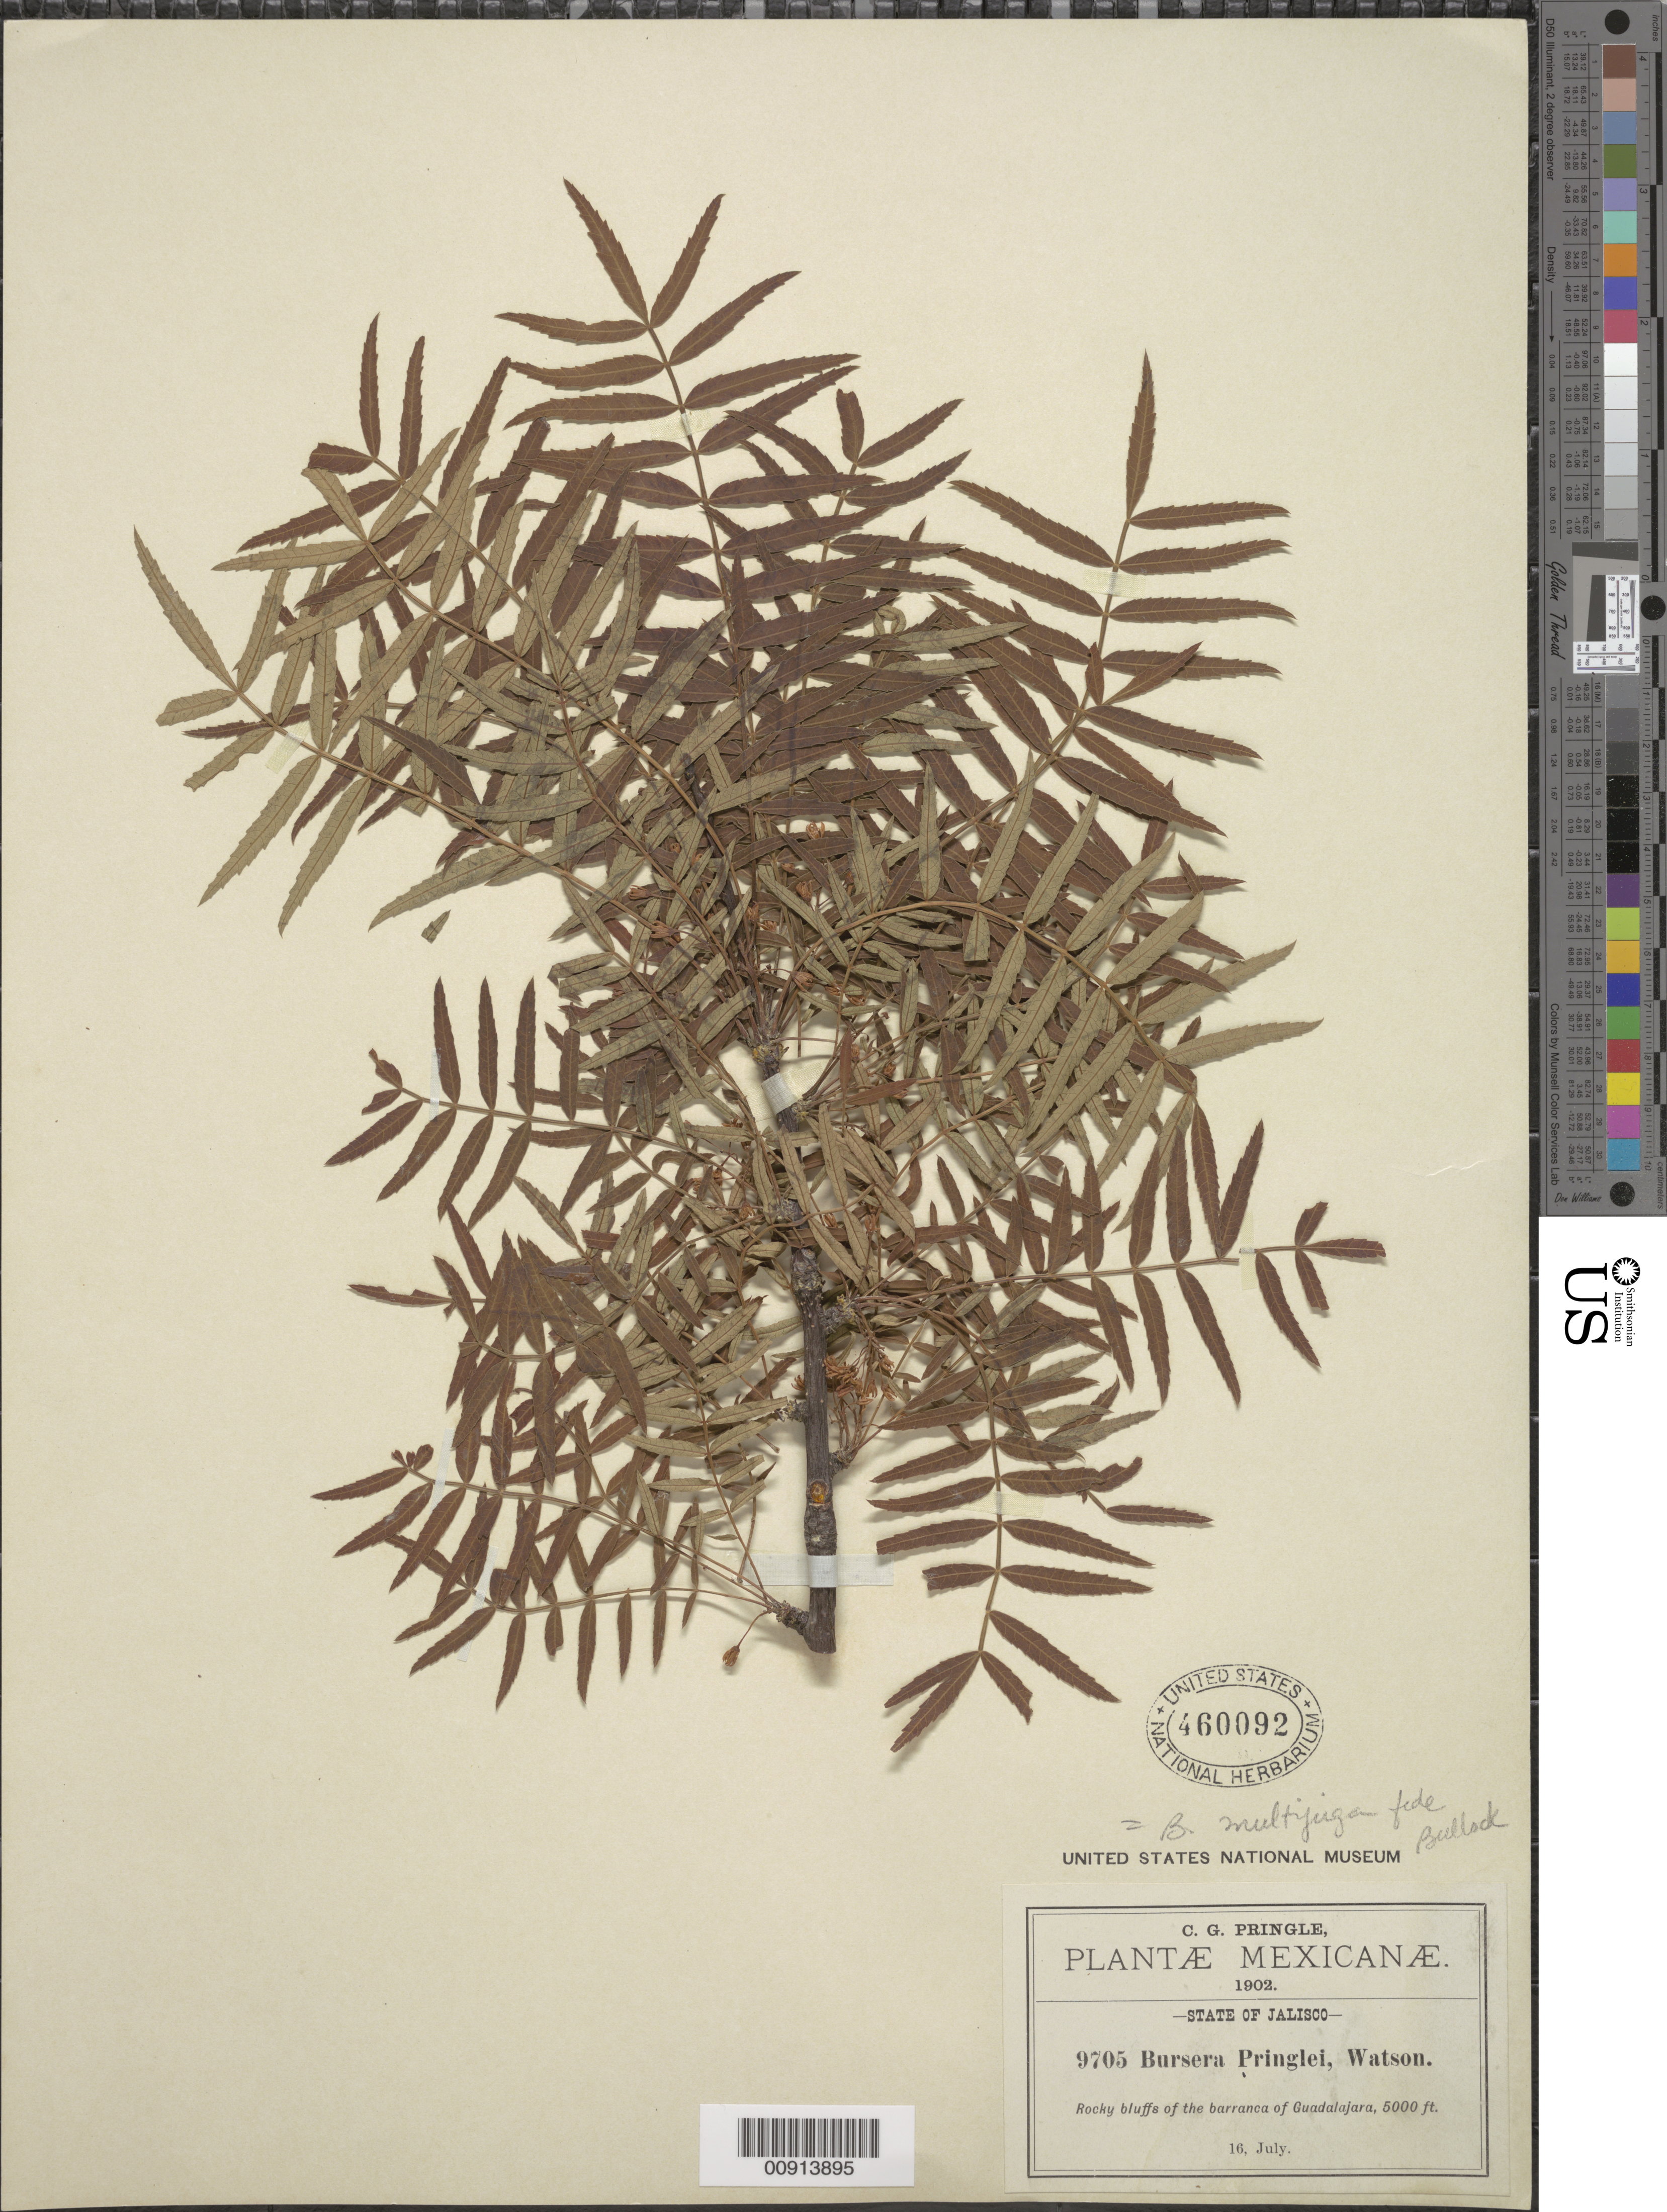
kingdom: Plantae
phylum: Tracheophyta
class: Magnoliopsida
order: Sapindales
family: Burseraceae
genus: Bursera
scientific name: Bursera multijuga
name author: Engl.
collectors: C. G. Pringle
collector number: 9705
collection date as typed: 16 Jul 1902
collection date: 1902-07-16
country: Mexico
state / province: Jalisco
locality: Barranca of Guadalajara, State of Jalisco.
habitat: Rocky buffs of the barranca.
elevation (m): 1524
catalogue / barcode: US 460092